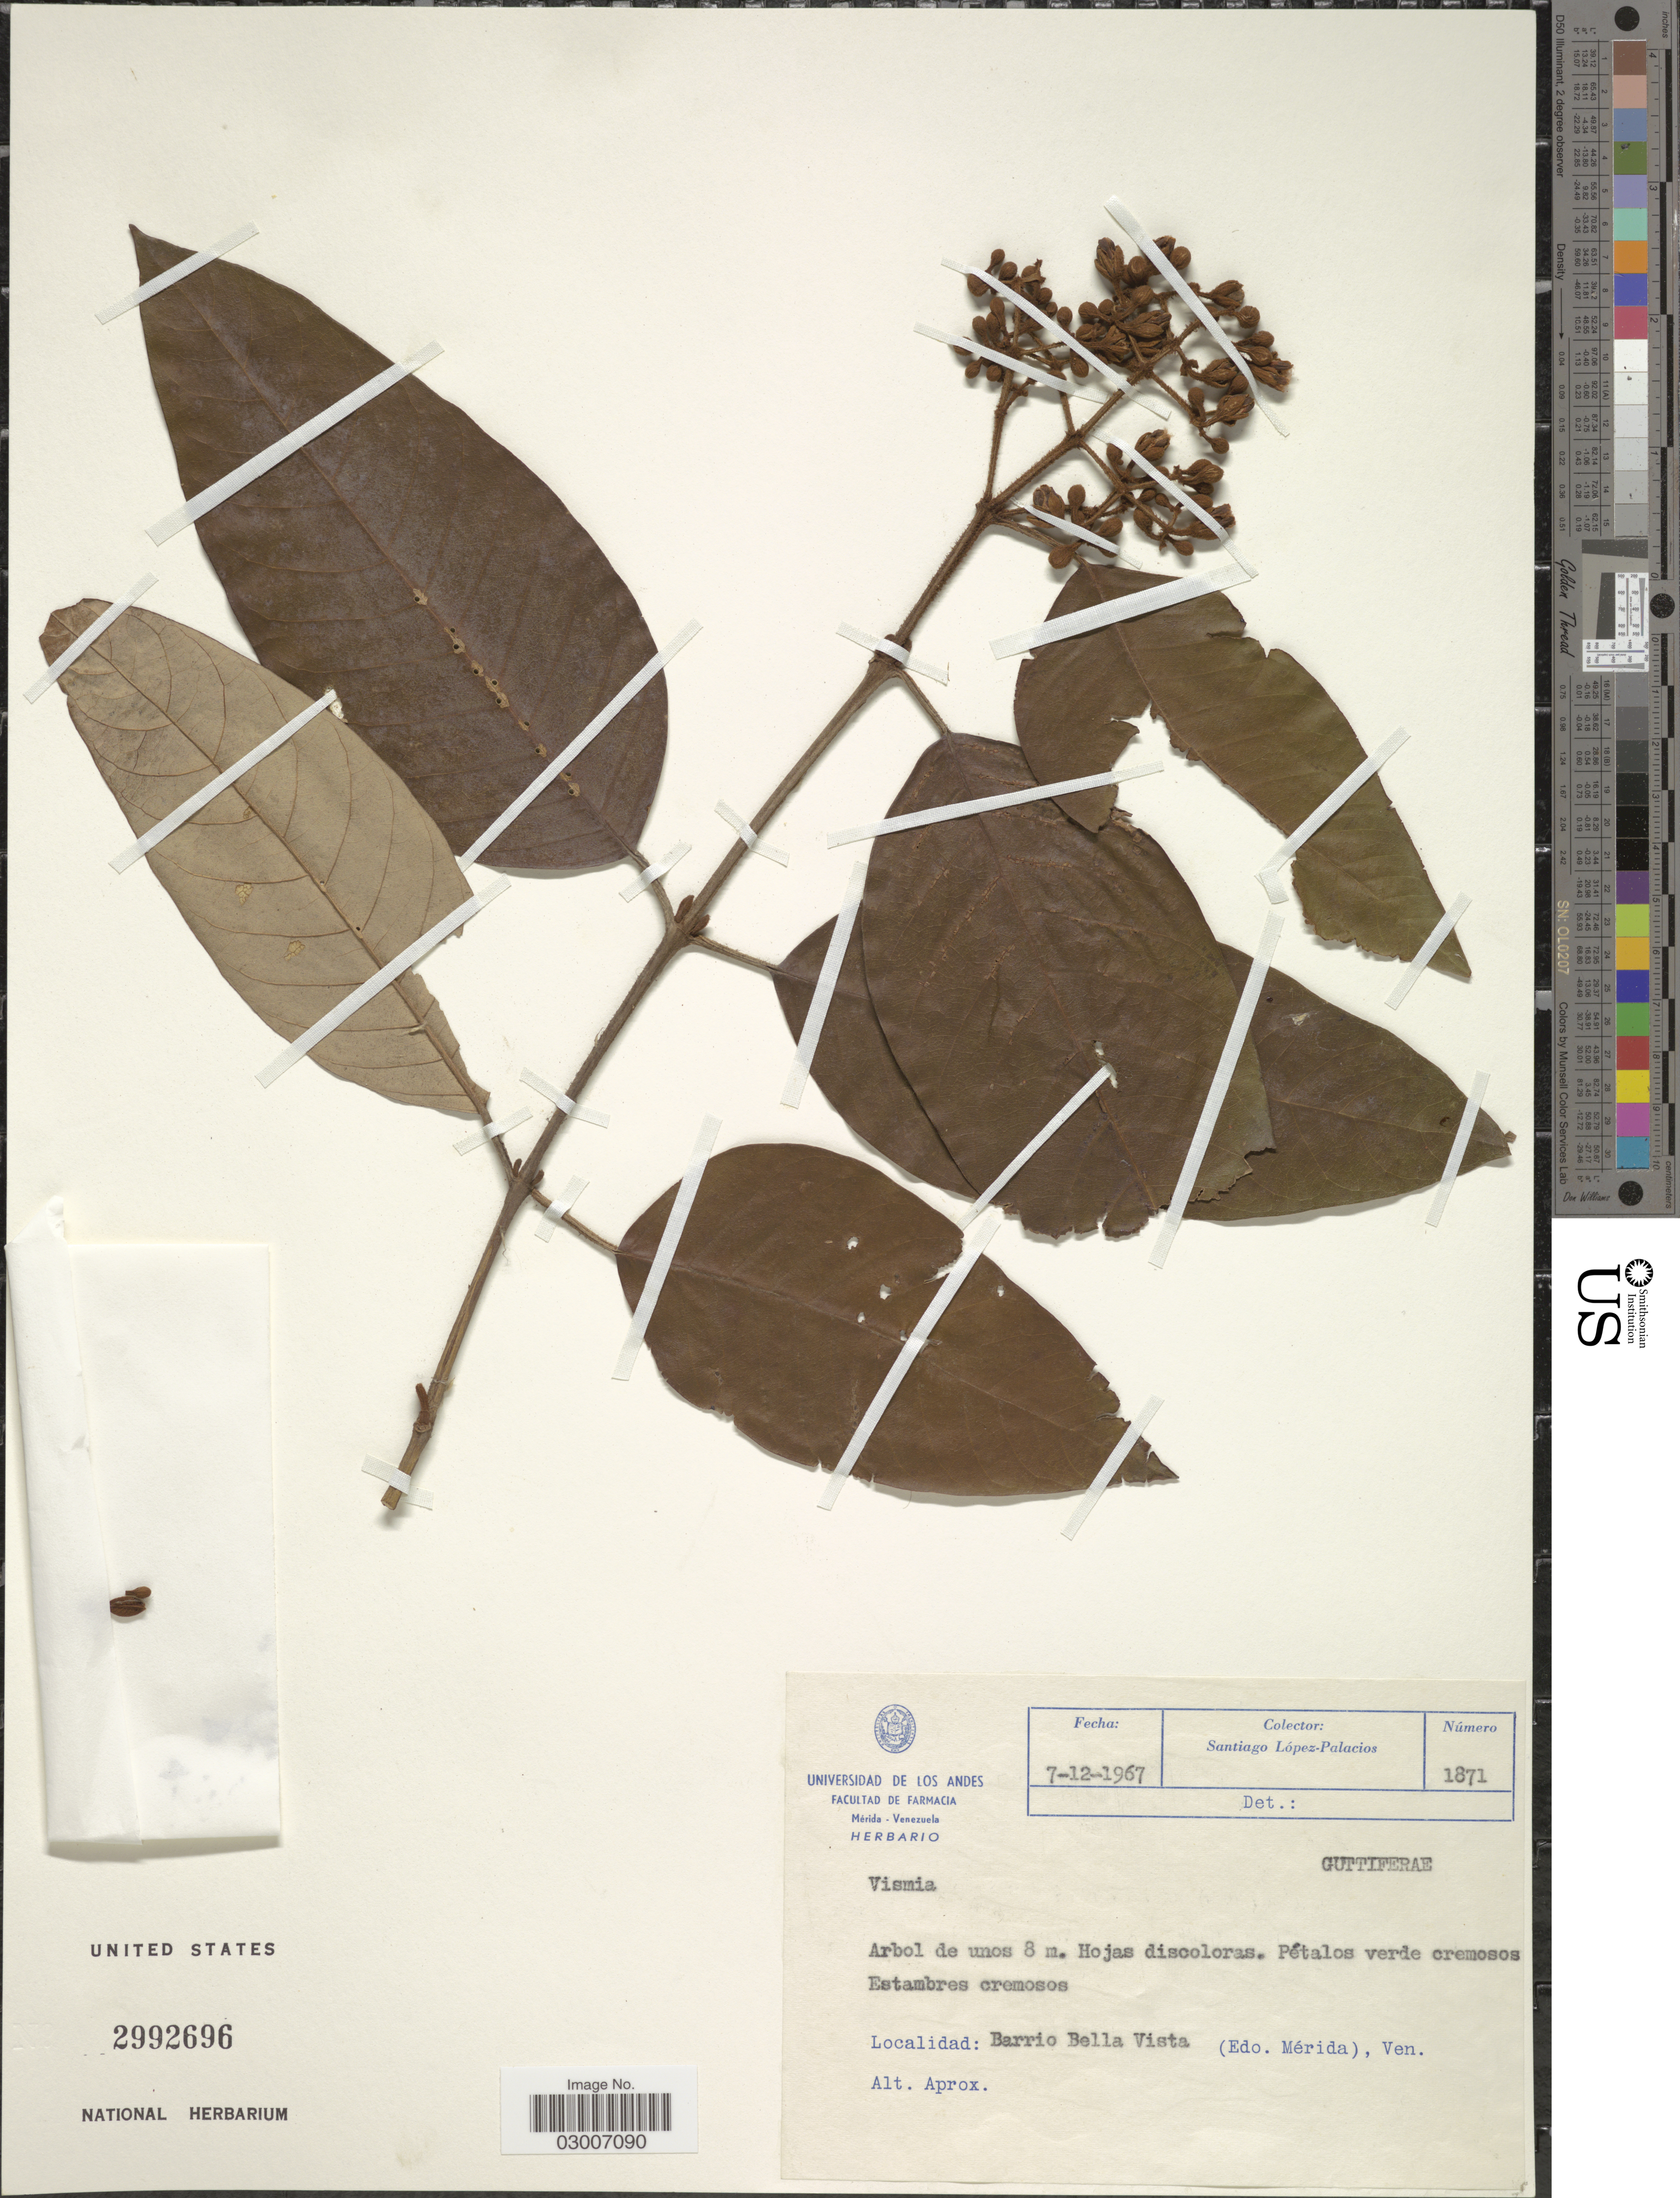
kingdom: Plantae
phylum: Tracheophyta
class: Magnoliopsida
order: Malpighiales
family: Hypericaceae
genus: Vismia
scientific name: Vismia sp.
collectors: S. López-Palacios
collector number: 1871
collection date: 1967-12-07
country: Venezuela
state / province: Mérida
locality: Barrio Bella Vista.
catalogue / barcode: US 2992696